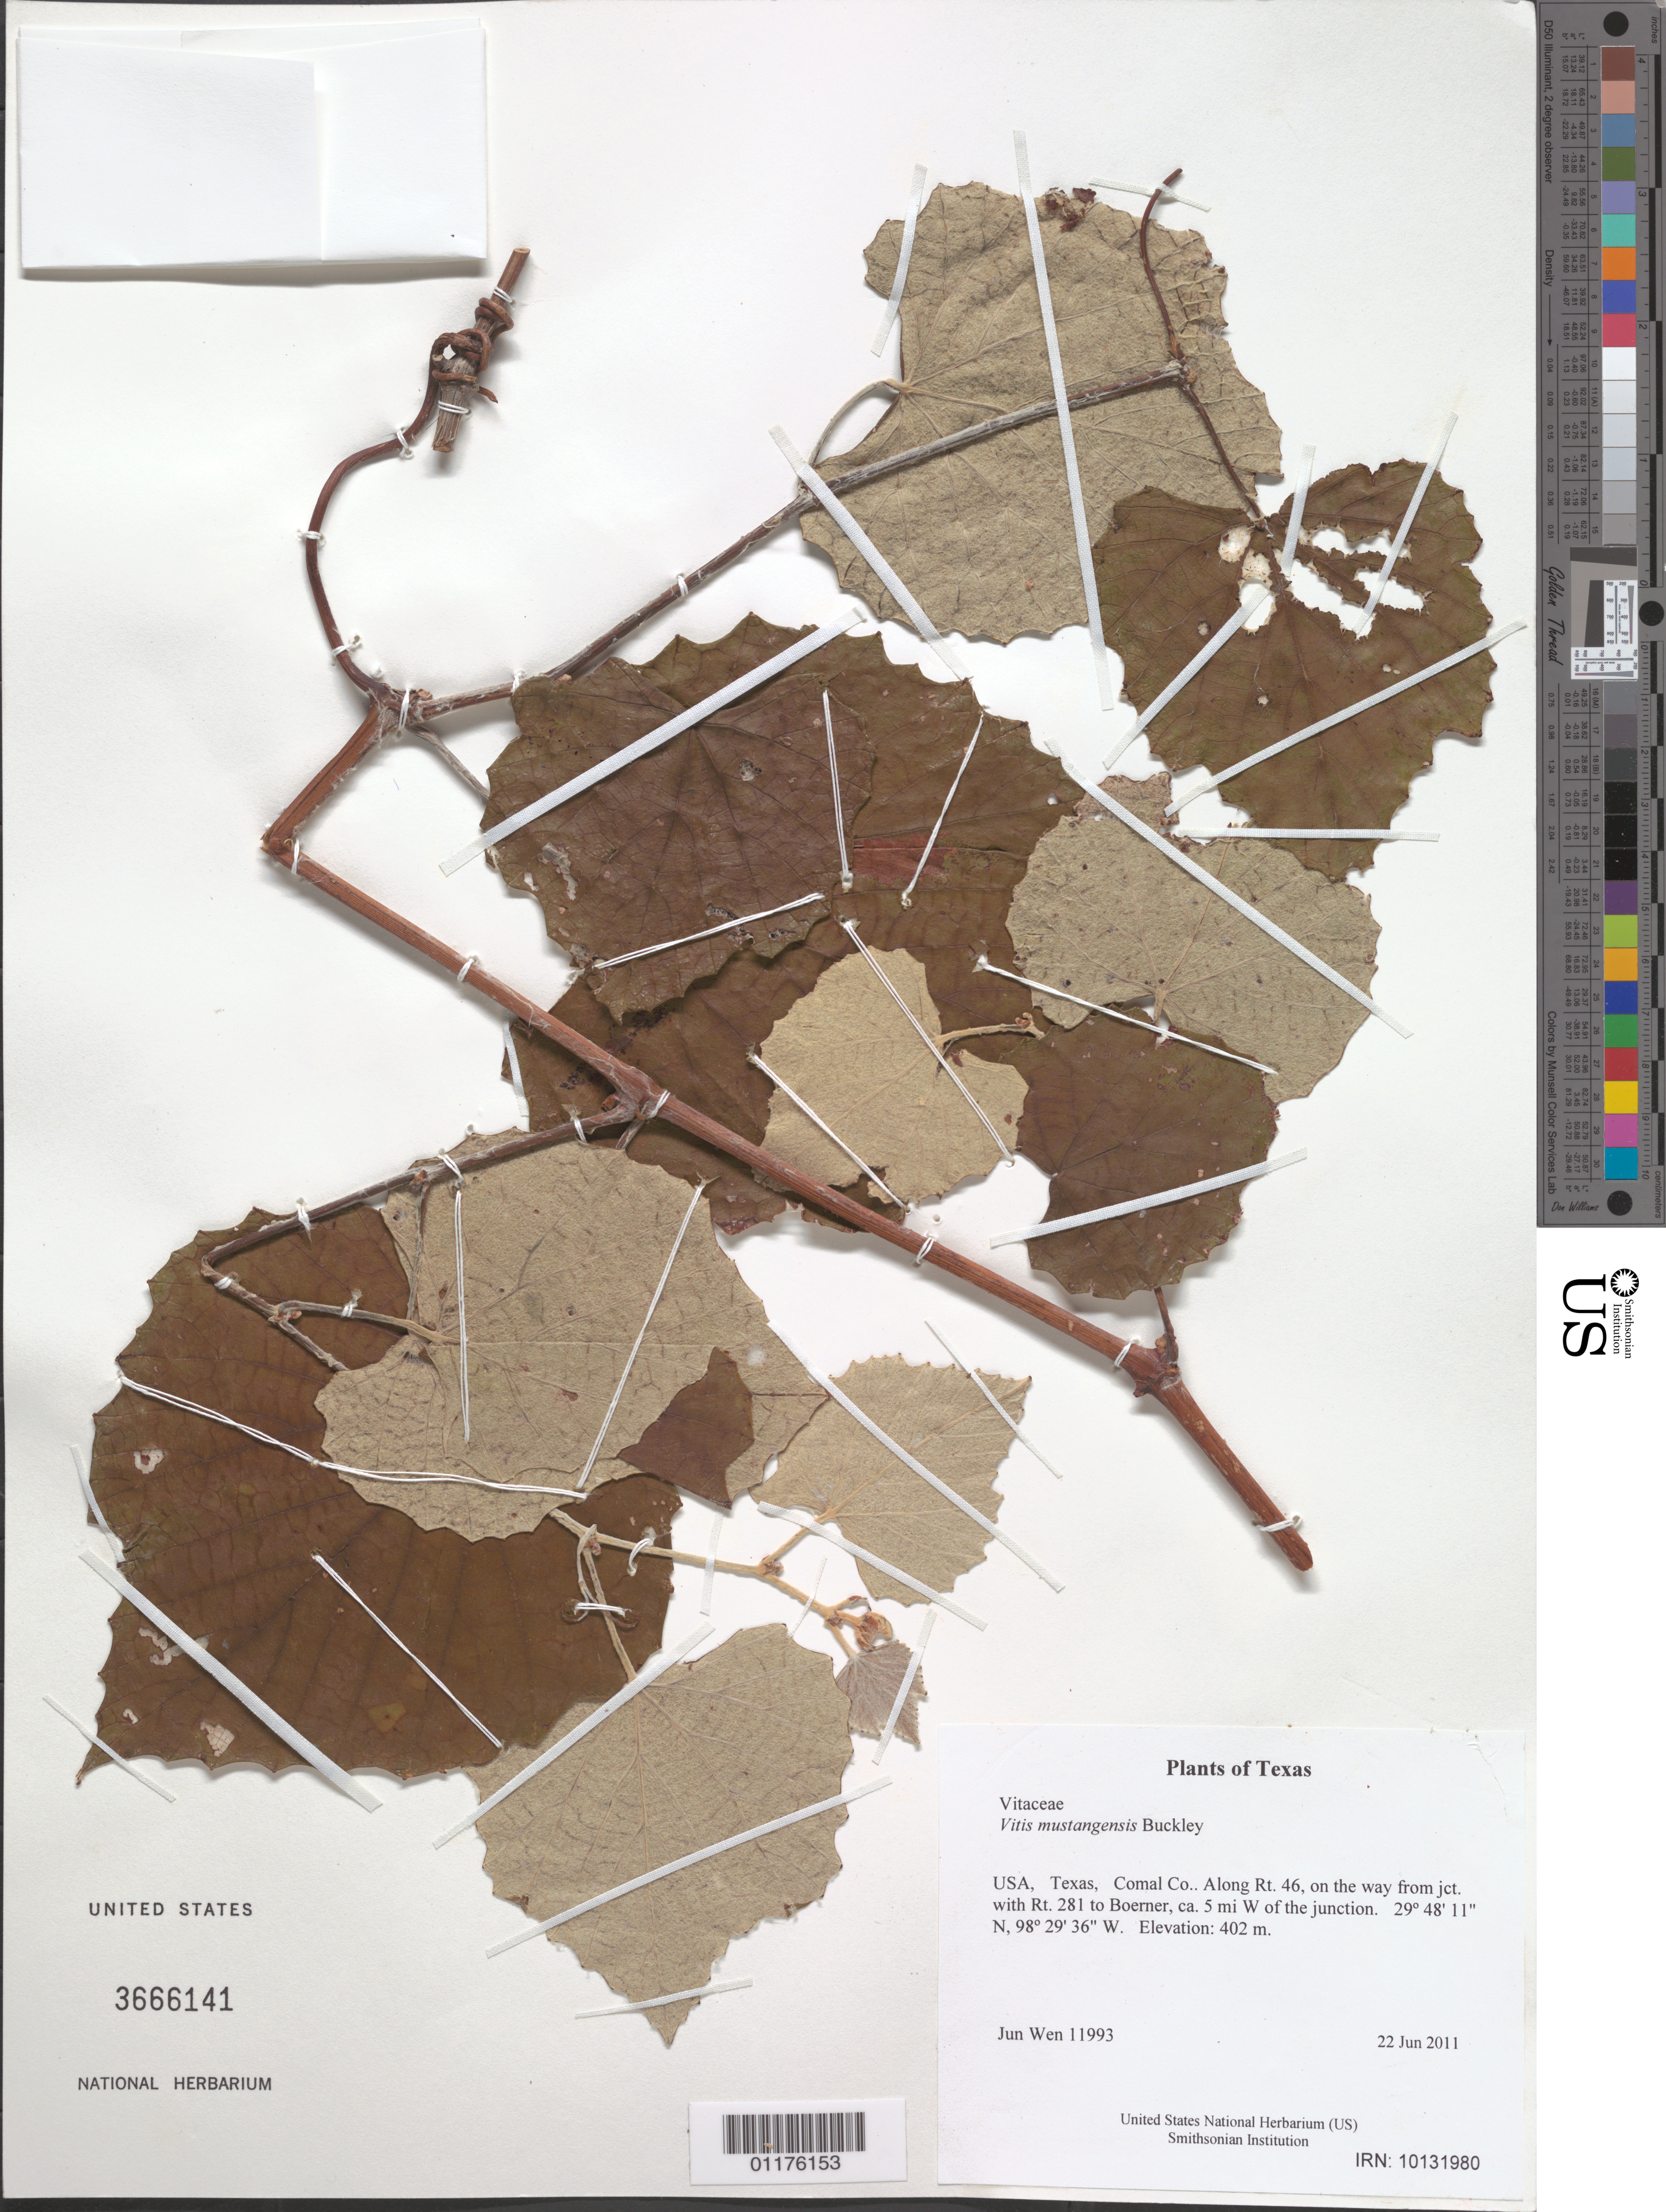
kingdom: Plantae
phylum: Tracheophyta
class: Magnoliopsida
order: Vitales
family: Vitaceae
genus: Vitis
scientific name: Vitis mustangensis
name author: Buckley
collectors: J. Wen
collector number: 11993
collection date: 2011-06-22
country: United States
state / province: Texas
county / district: Comal Co.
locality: Along Rt. 46, on the way from jct. with Rt. 281 to Boerner, ca. 5 mi W of the junction.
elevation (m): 402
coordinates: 29 48.188 N, 98 29.605 W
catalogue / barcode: US 3666141